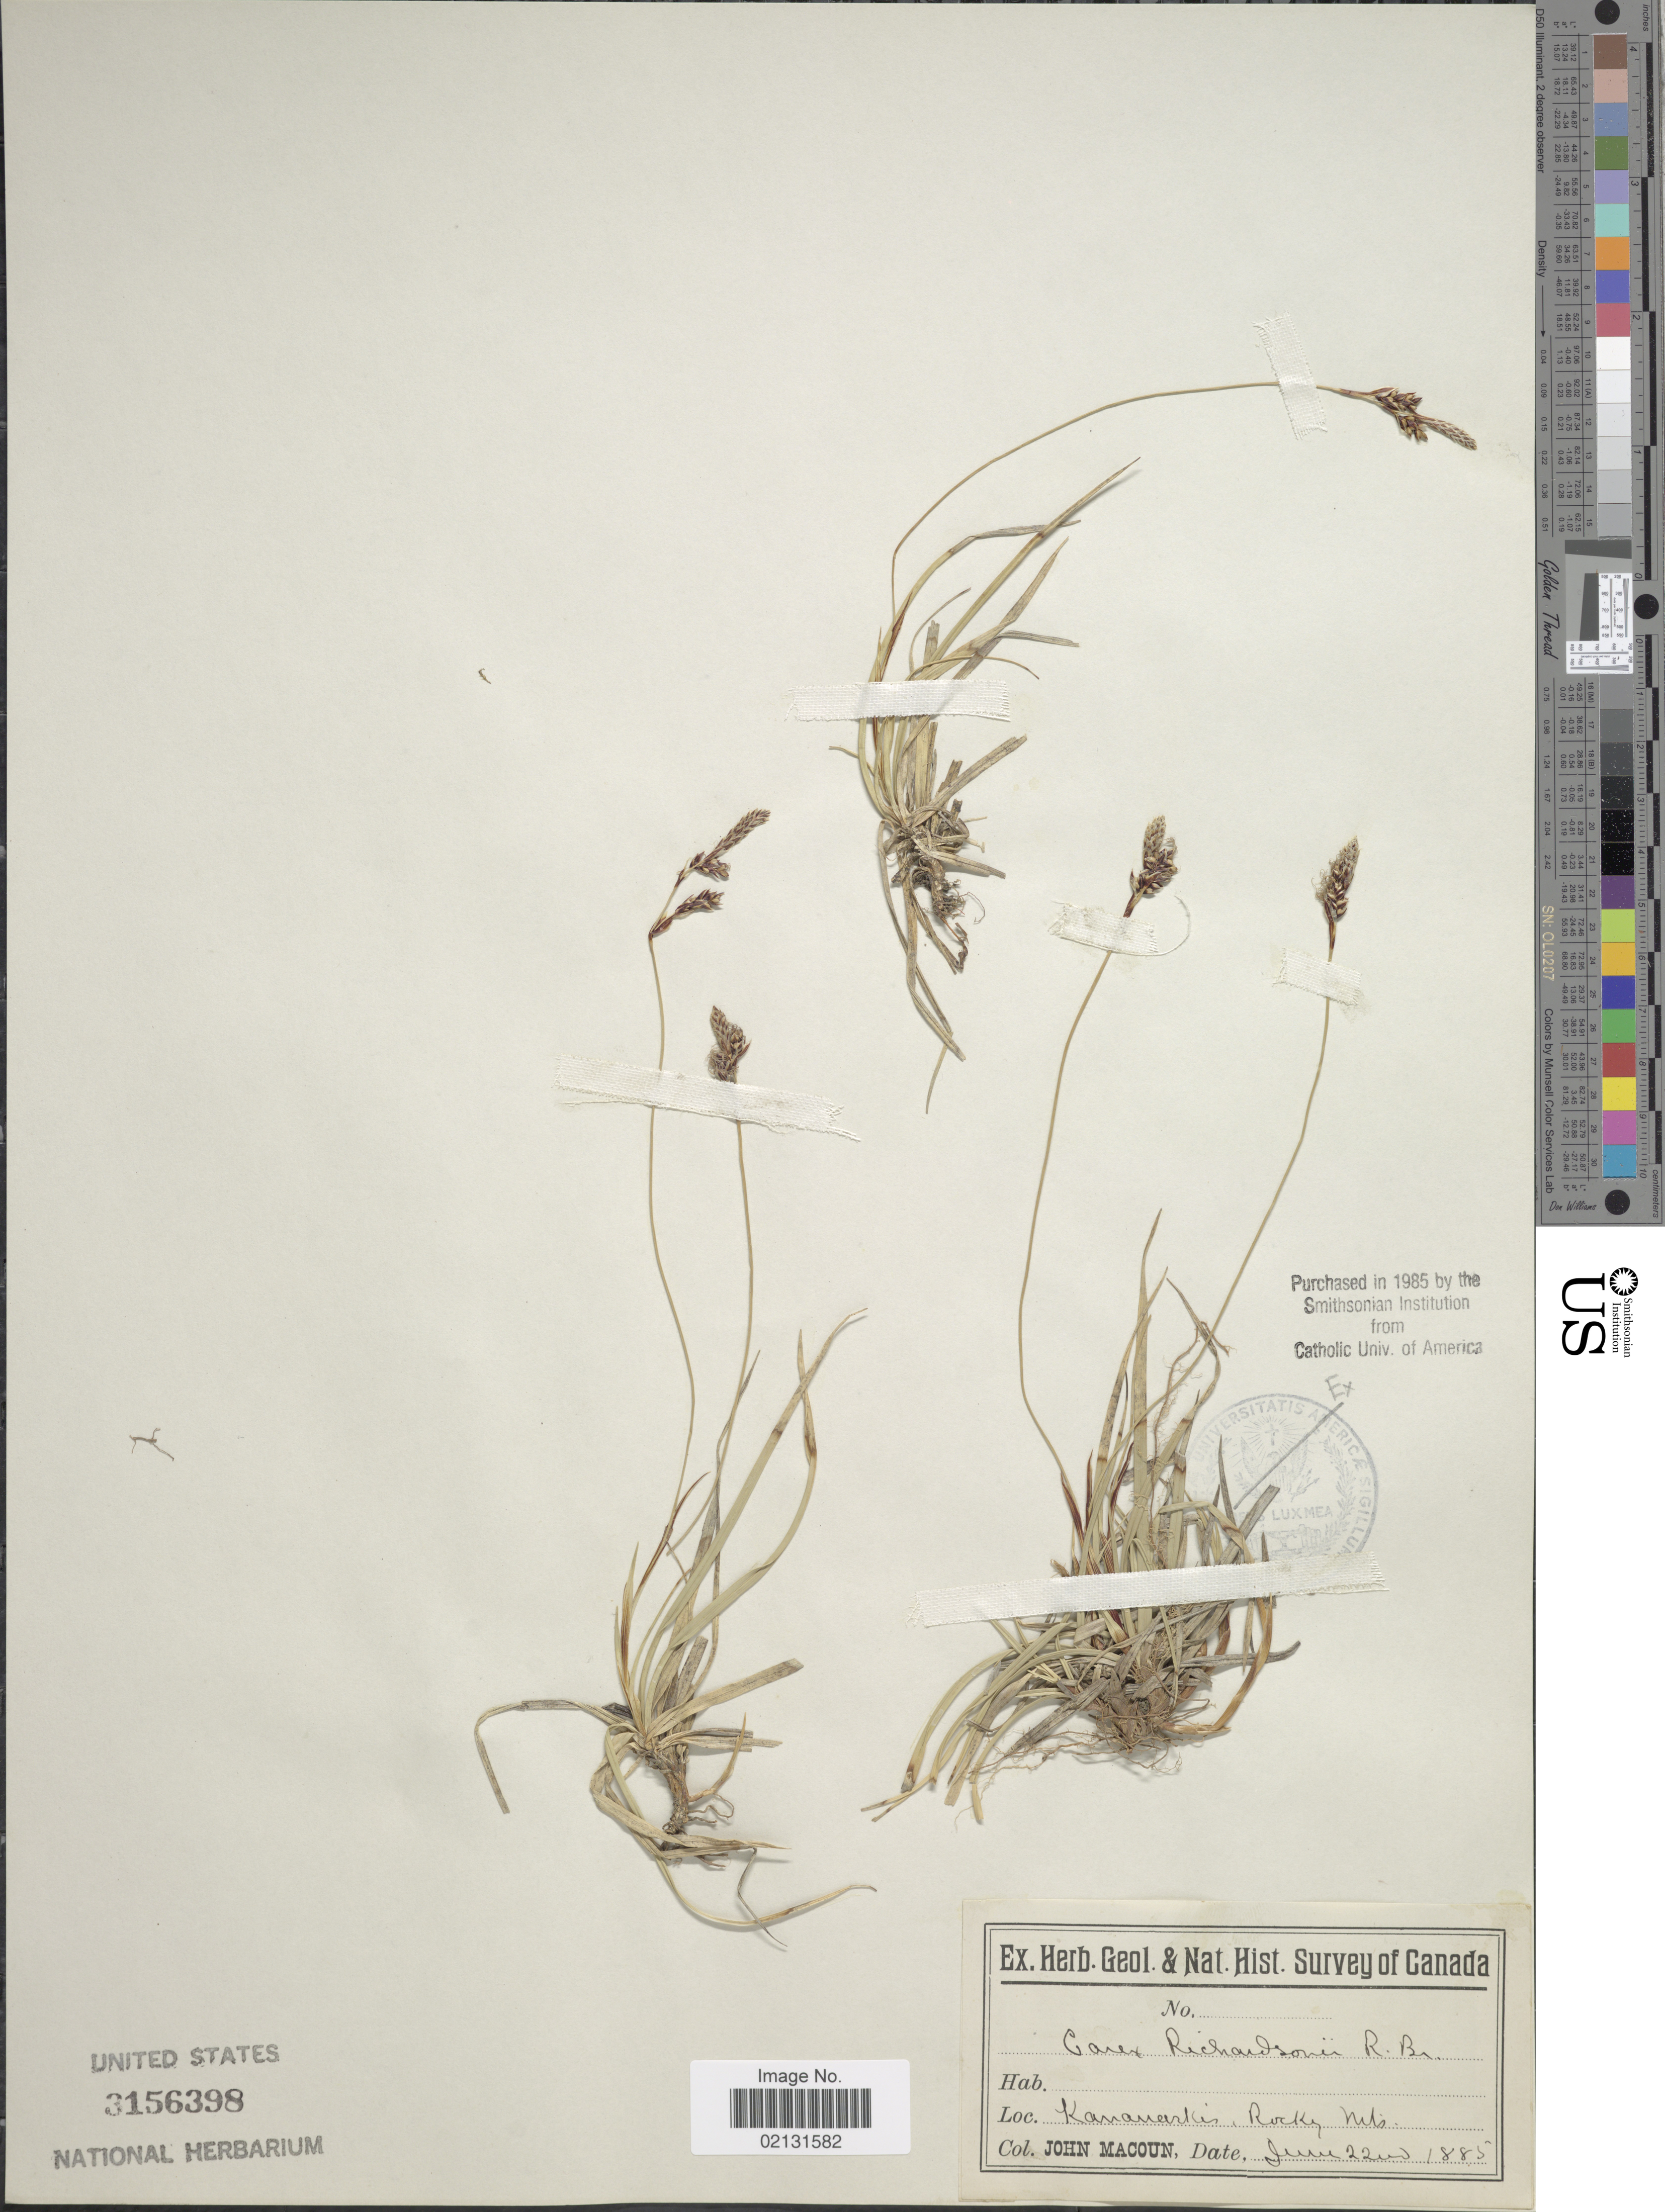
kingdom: Plantae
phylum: Tracheophyta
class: Liliopsida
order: Poales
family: Cyperaceae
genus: Carex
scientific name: Carex richardsonii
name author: R. Br.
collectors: J. Macoun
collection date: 1885-06-22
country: Canada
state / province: Alberta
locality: Kananarkis, Rocky Mts.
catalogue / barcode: US 3156398